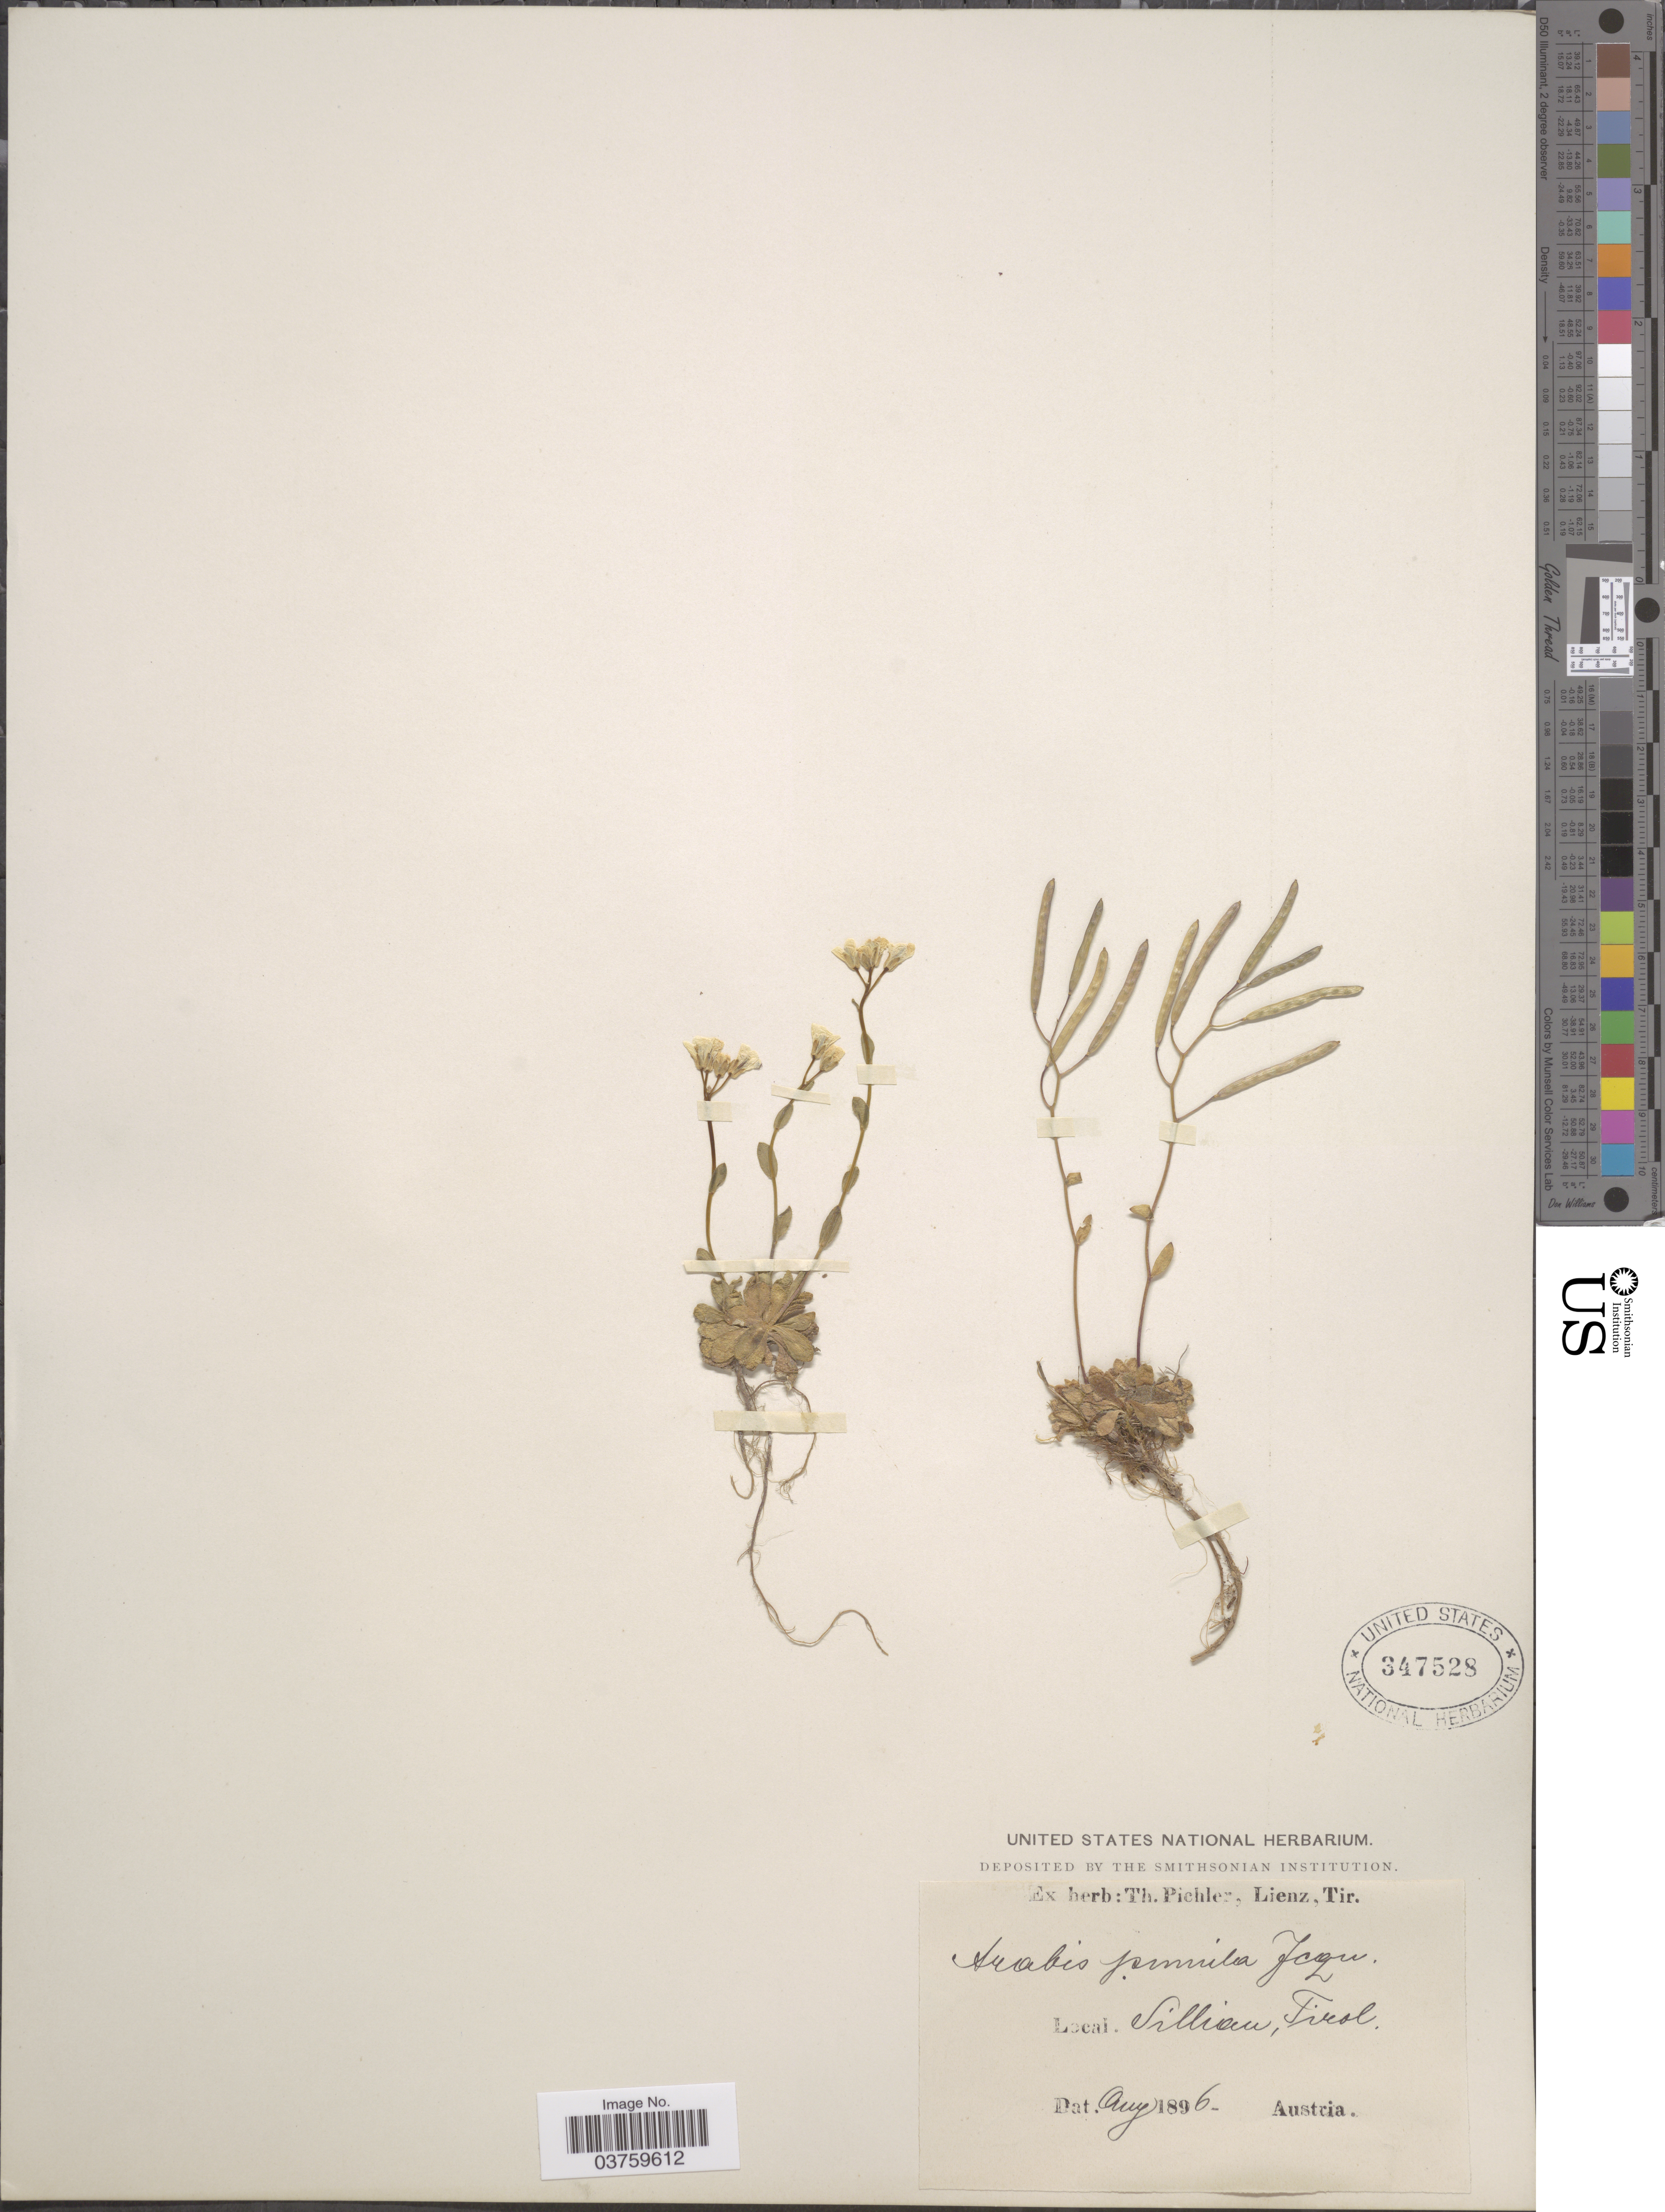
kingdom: Plantae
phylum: Tracheophyta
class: Magnoliopsida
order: Brassicales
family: Brassicaceae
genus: Arabis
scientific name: Arabis pumila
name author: Jacq.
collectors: ex herb. T. Pichler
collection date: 1896-08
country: Austria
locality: Sillian, Tirol.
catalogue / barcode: US 347528